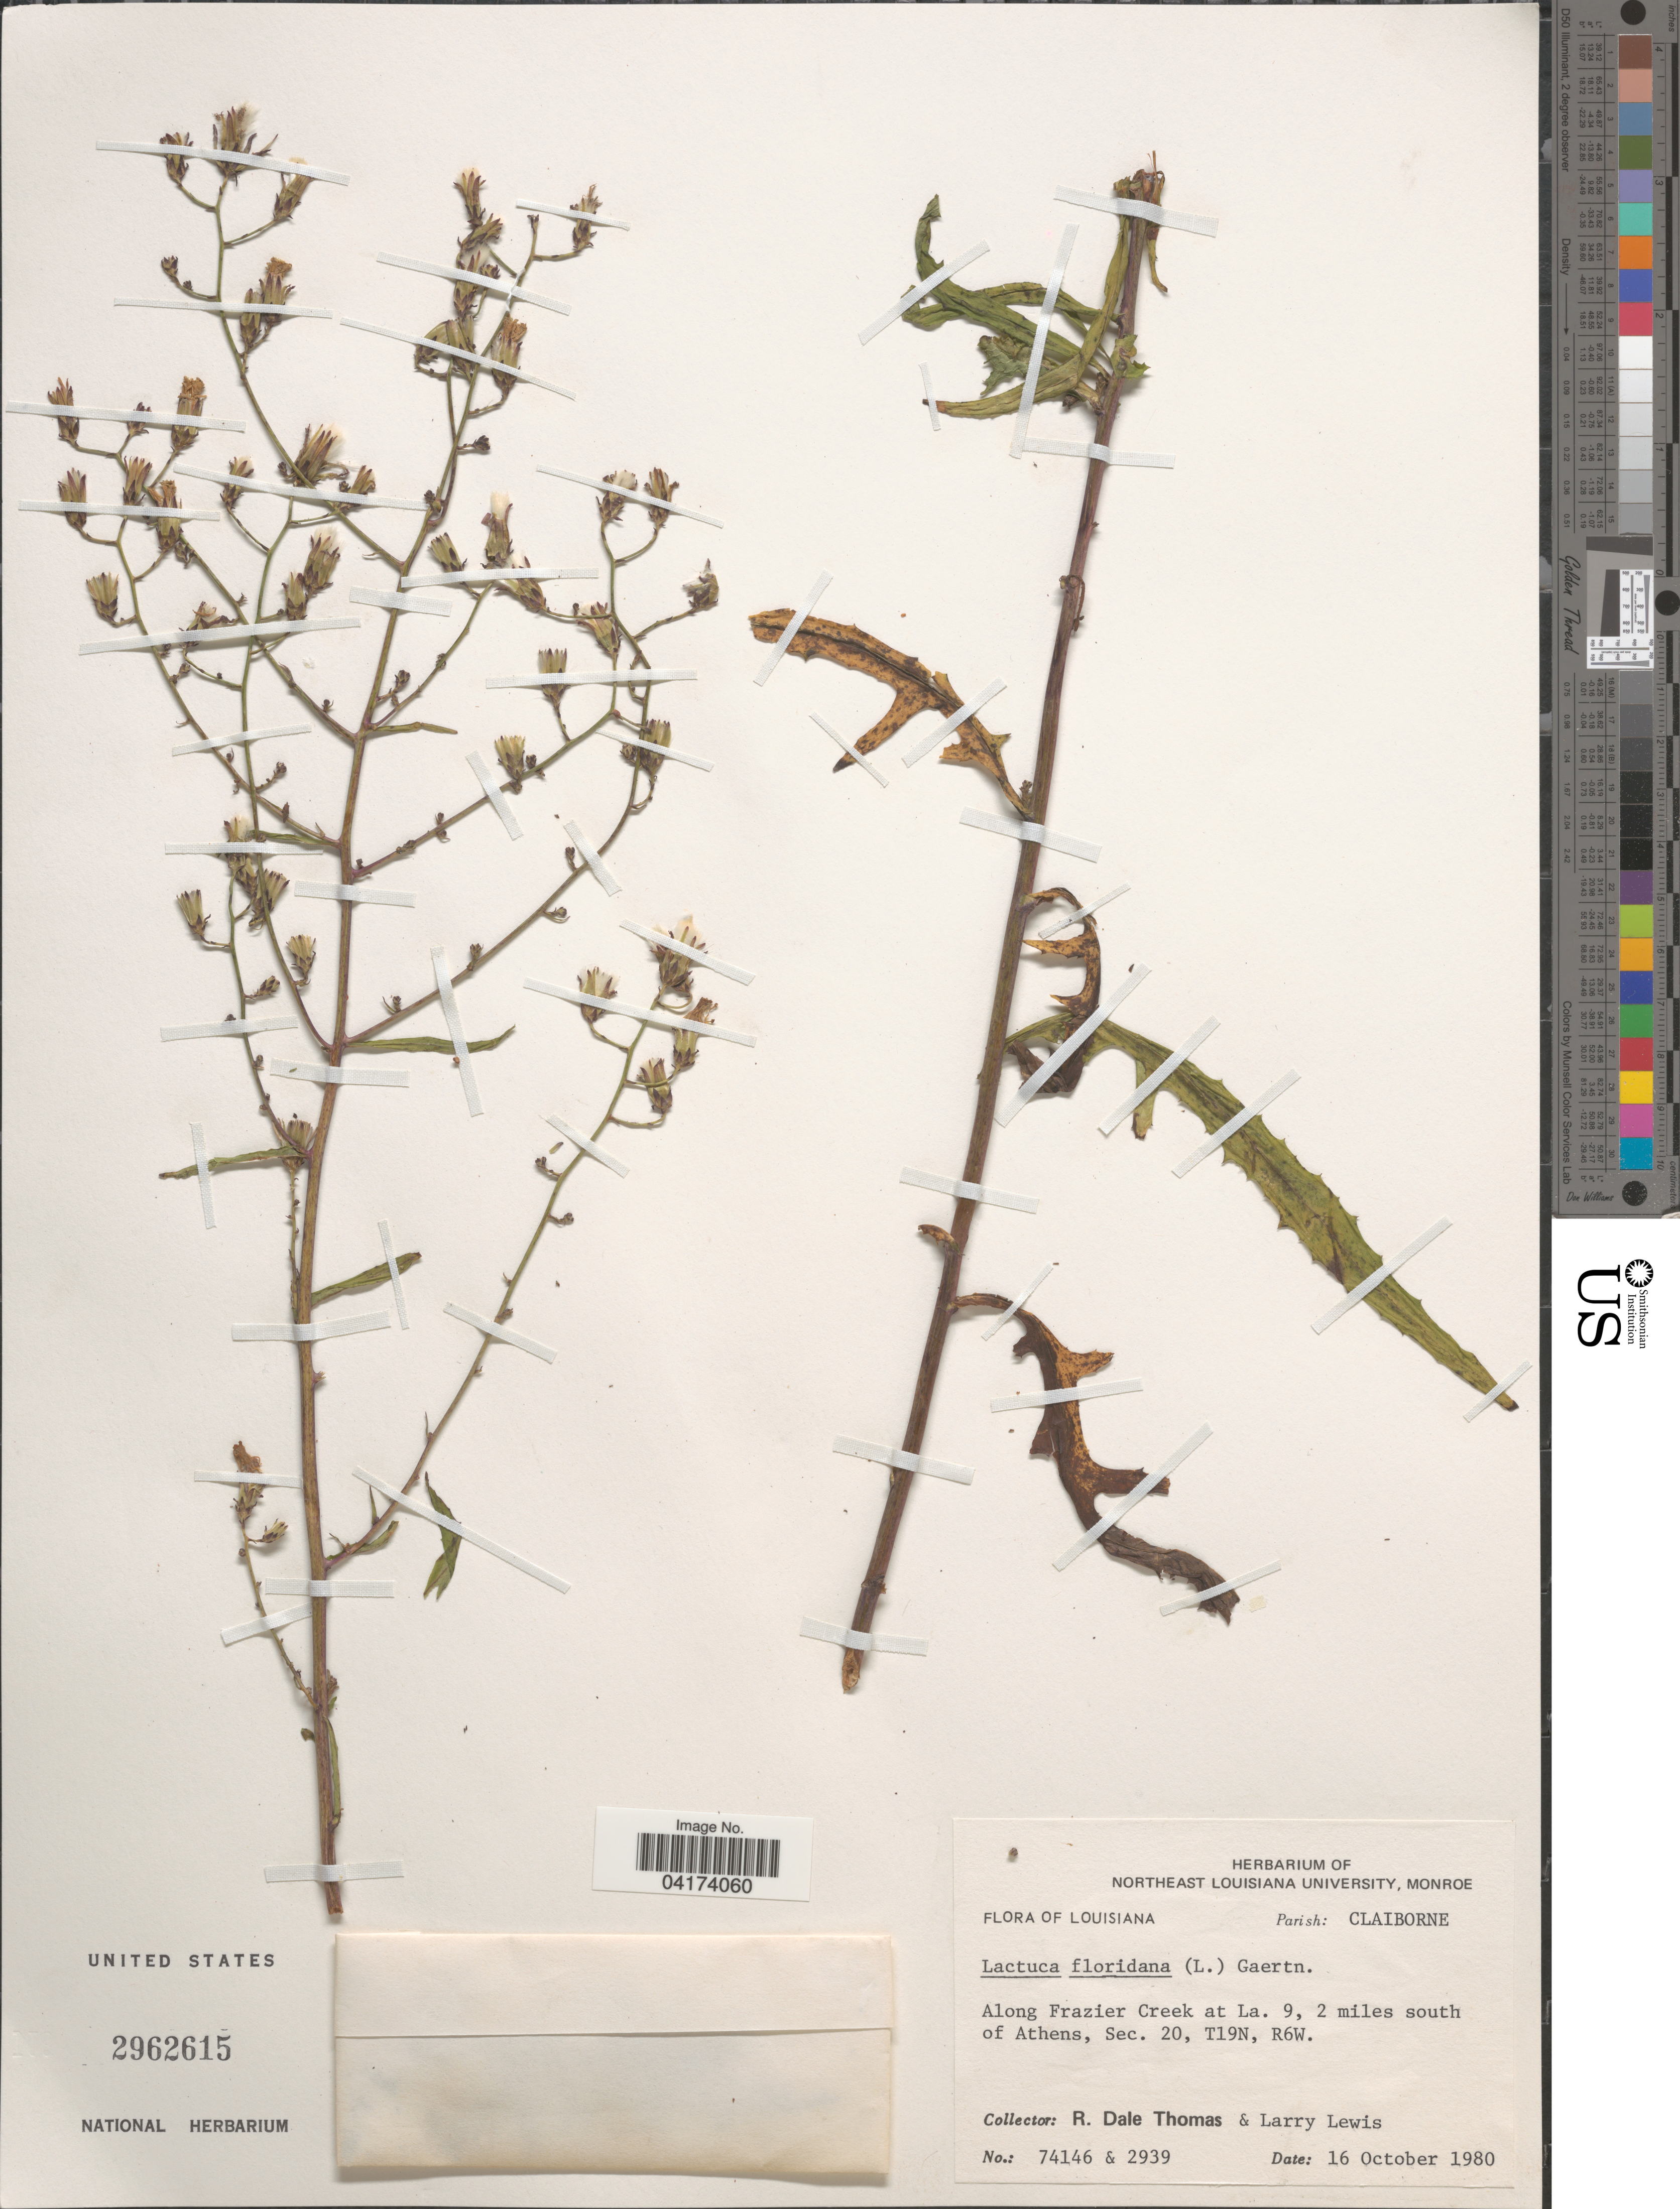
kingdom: Plantae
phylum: Tracheophyta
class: Magnoliopsida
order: Asterales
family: Asteraceae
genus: Lactuca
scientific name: Lactuca floridana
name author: (L.) Gaertn.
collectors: R. Thomas & L. Lewis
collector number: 74146/2939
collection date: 1980-10-16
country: United States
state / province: Louisiana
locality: Parish: Claiborne. Along Frazier Creek at La. 9, 2 miles south of Athens, Sec. 20, T19N, R6W.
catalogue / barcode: US 2962615